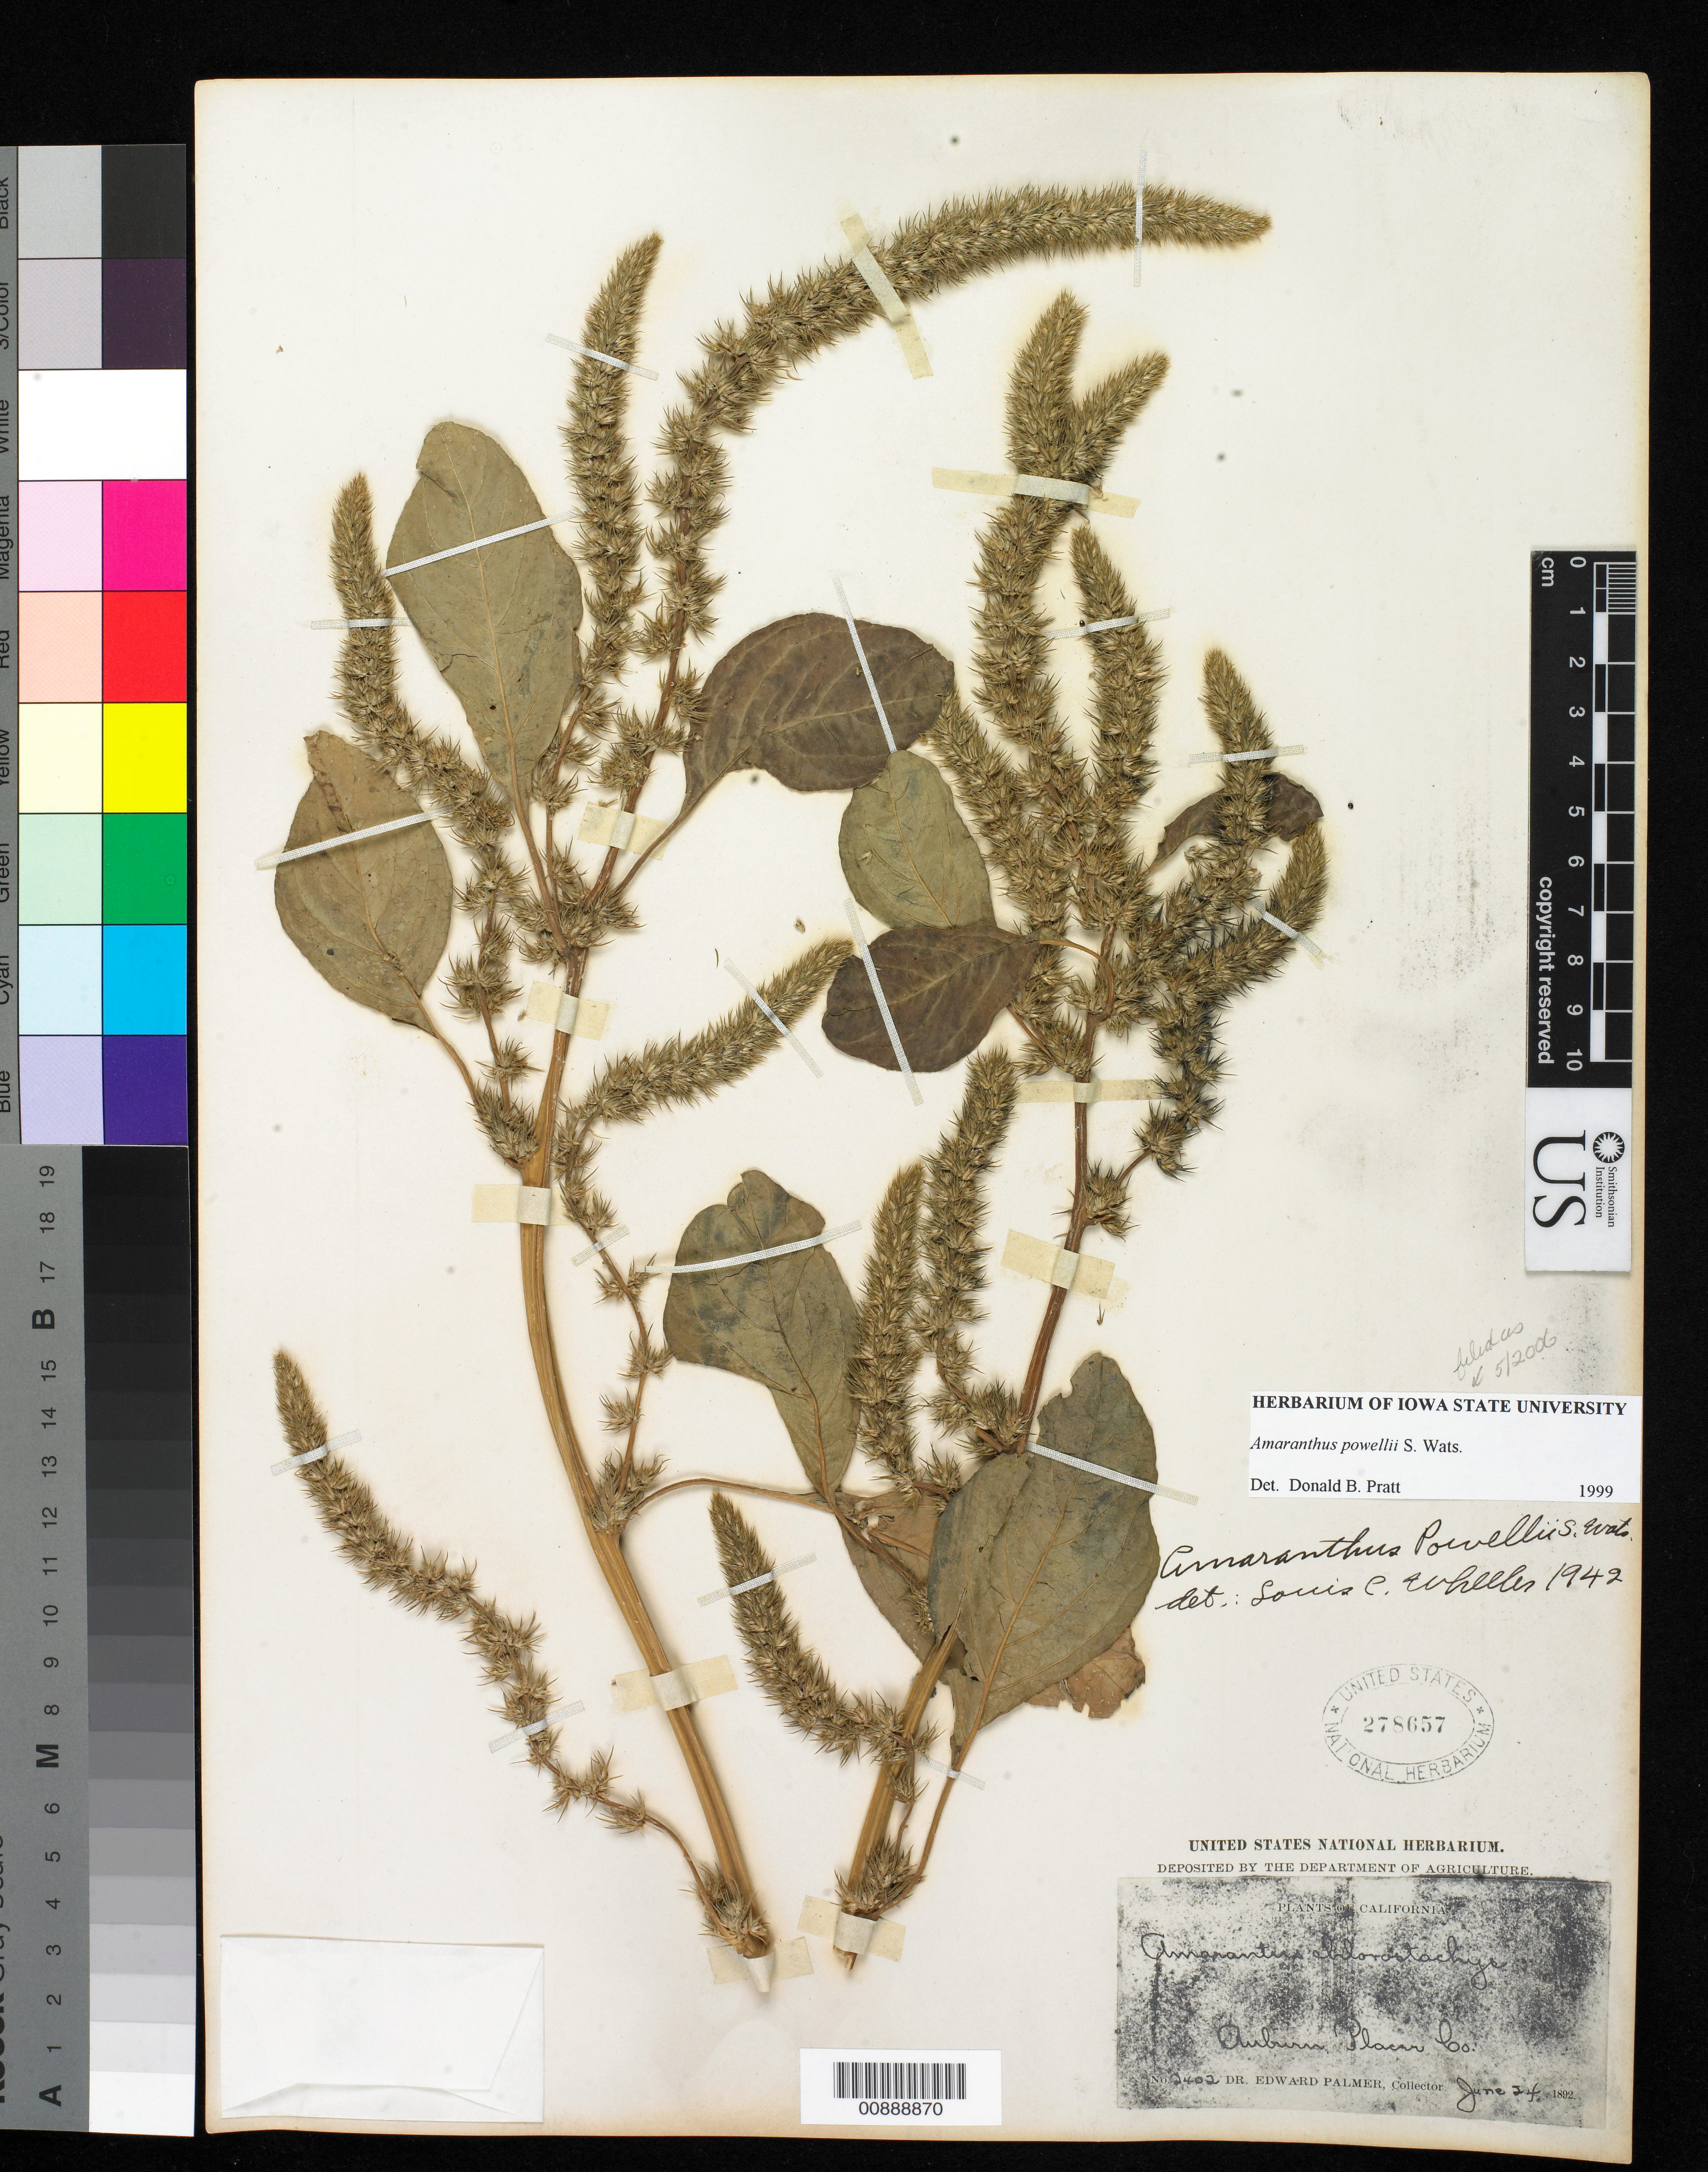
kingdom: Plantae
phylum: Tracheophyta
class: Magnoliopsida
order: Caryophyllales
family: Amaranthaceae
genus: Amaranthus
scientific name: Amaranthus powellii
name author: S. Watson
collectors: E. Palmer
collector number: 2402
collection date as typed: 24 Jun 1892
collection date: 1892-06-24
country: United States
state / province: California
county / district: Placer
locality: Auburn, Placer County, California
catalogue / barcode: US 278657